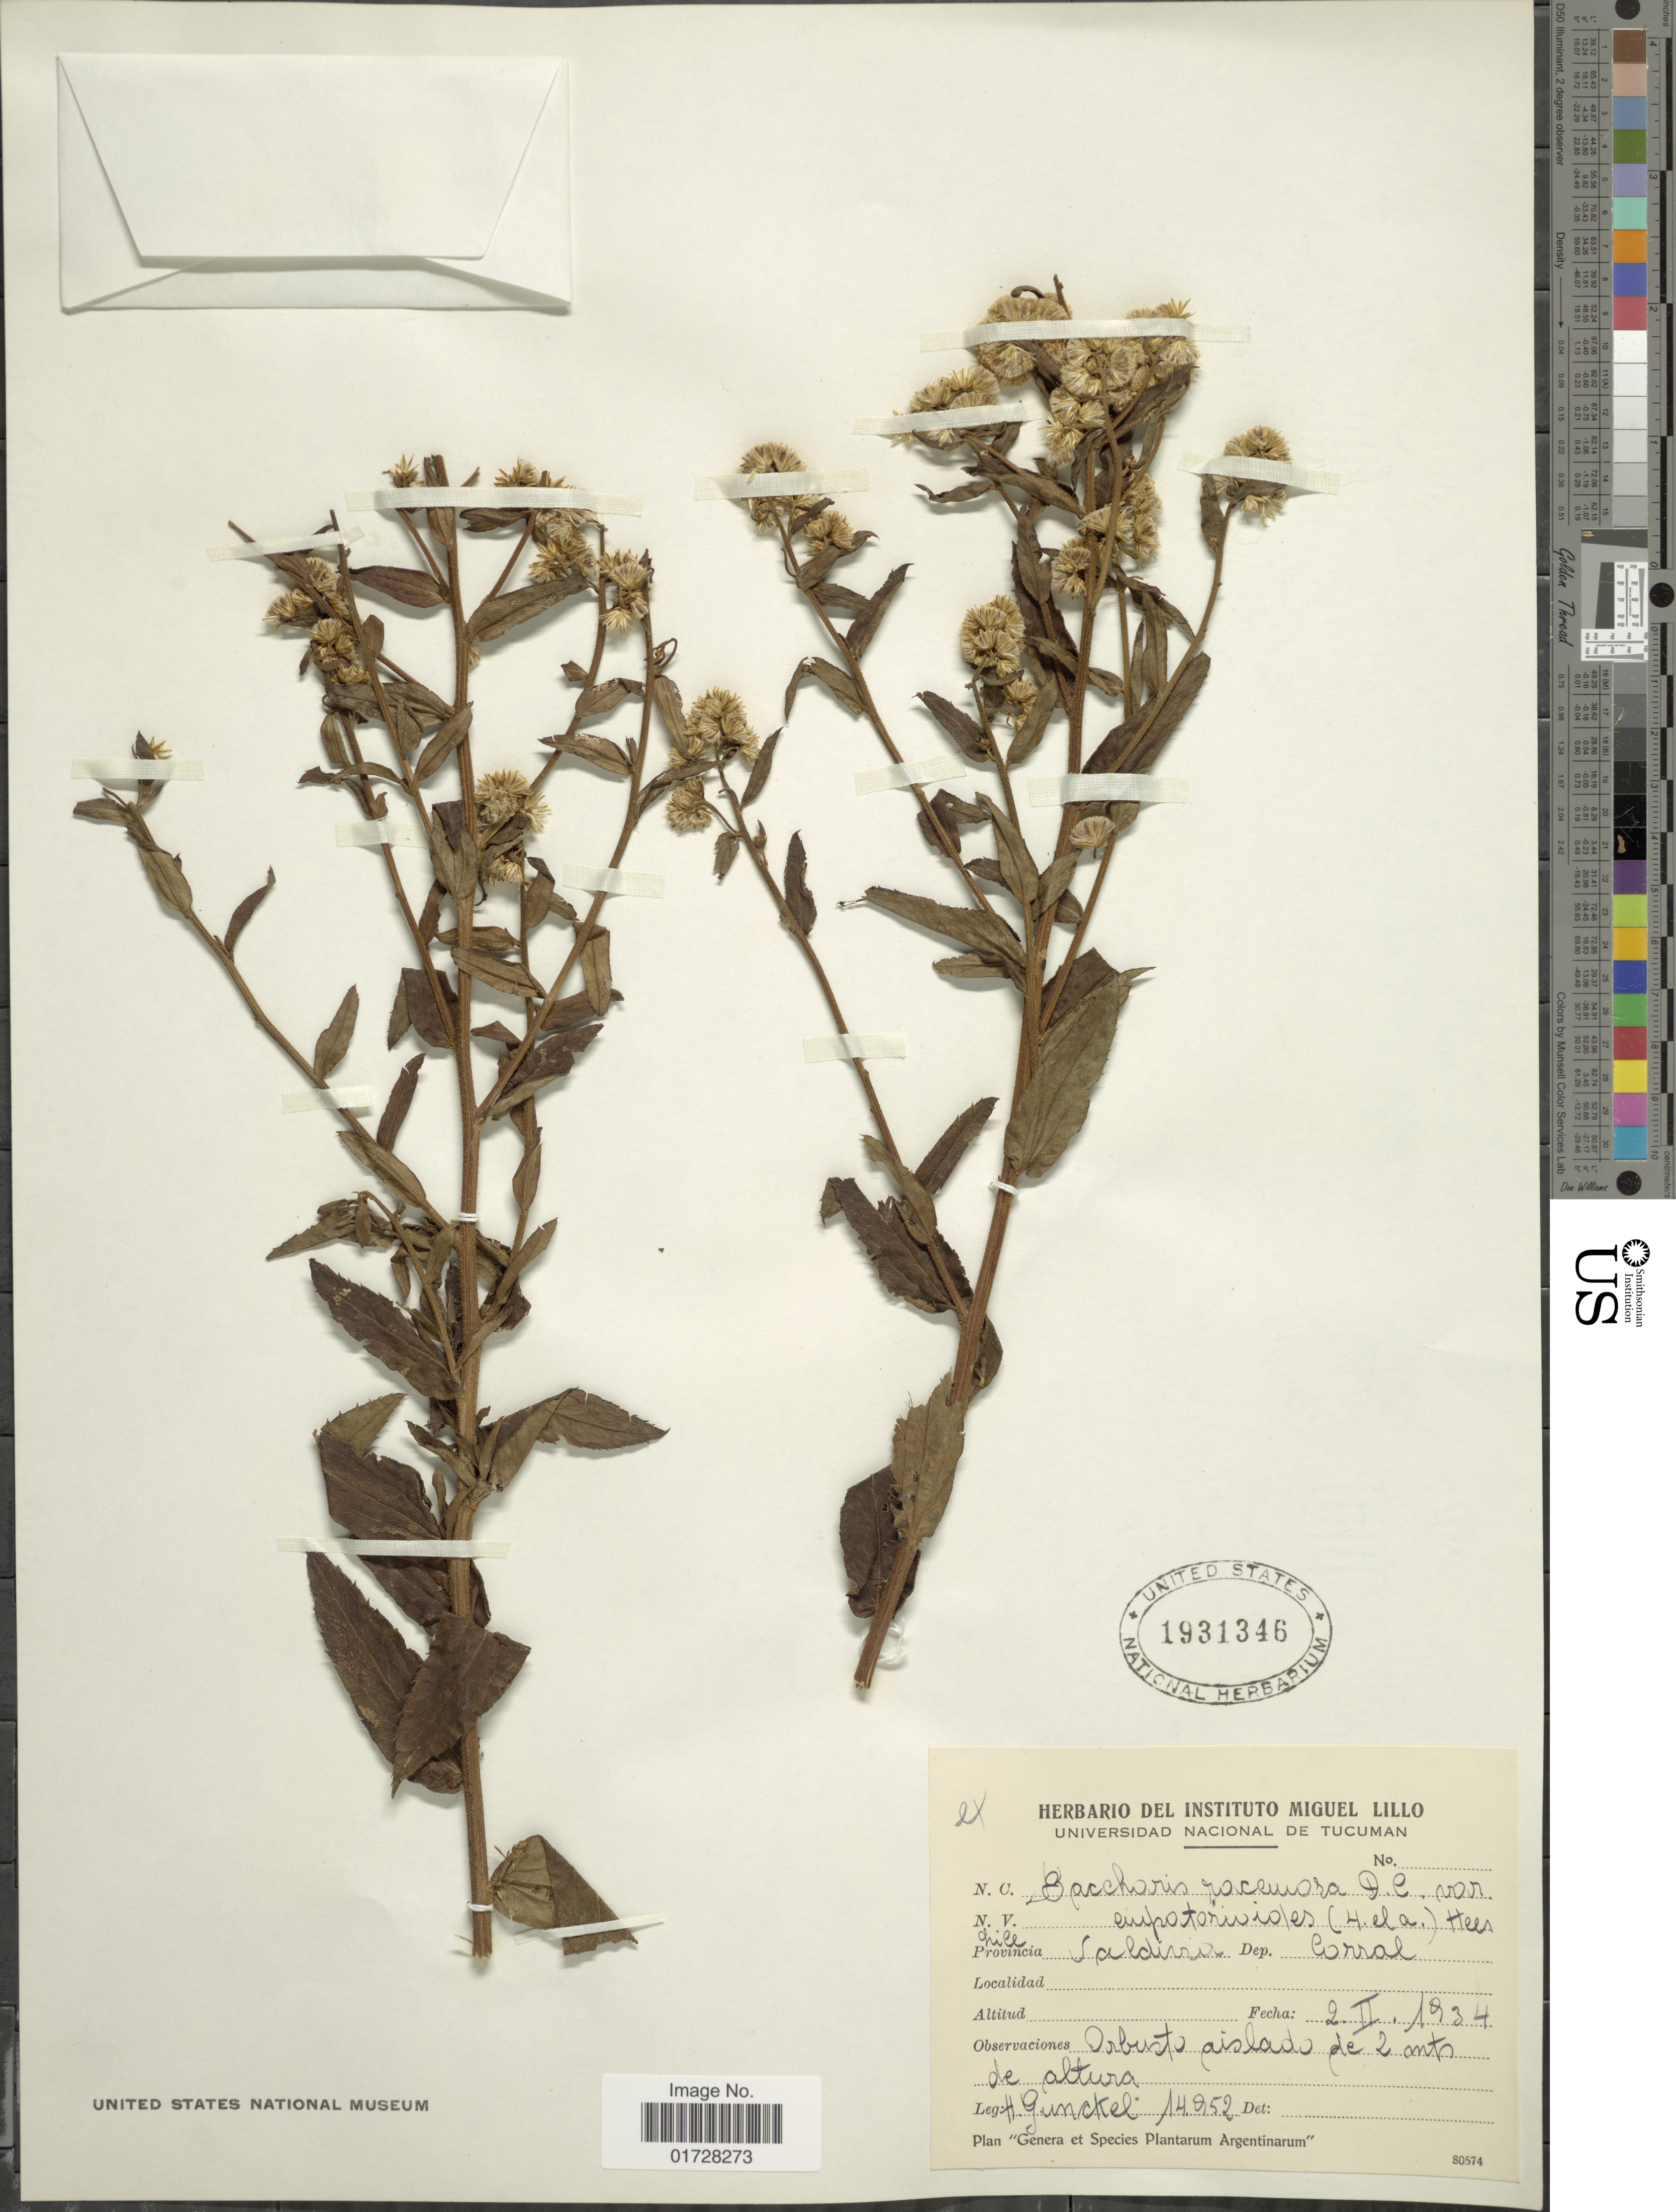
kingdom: Plantae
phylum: Tracheophyta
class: Magnoliopsida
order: Asterales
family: Asteraceae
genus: Baccharis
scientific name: Baccharis racemosa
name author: (Ruiz & Pav.) DC.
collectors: H. Gunckel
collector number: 14952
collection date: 1934-02-02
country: Chile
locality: Provincia Valdivio, Dep. Corral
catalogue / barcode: US 1931346